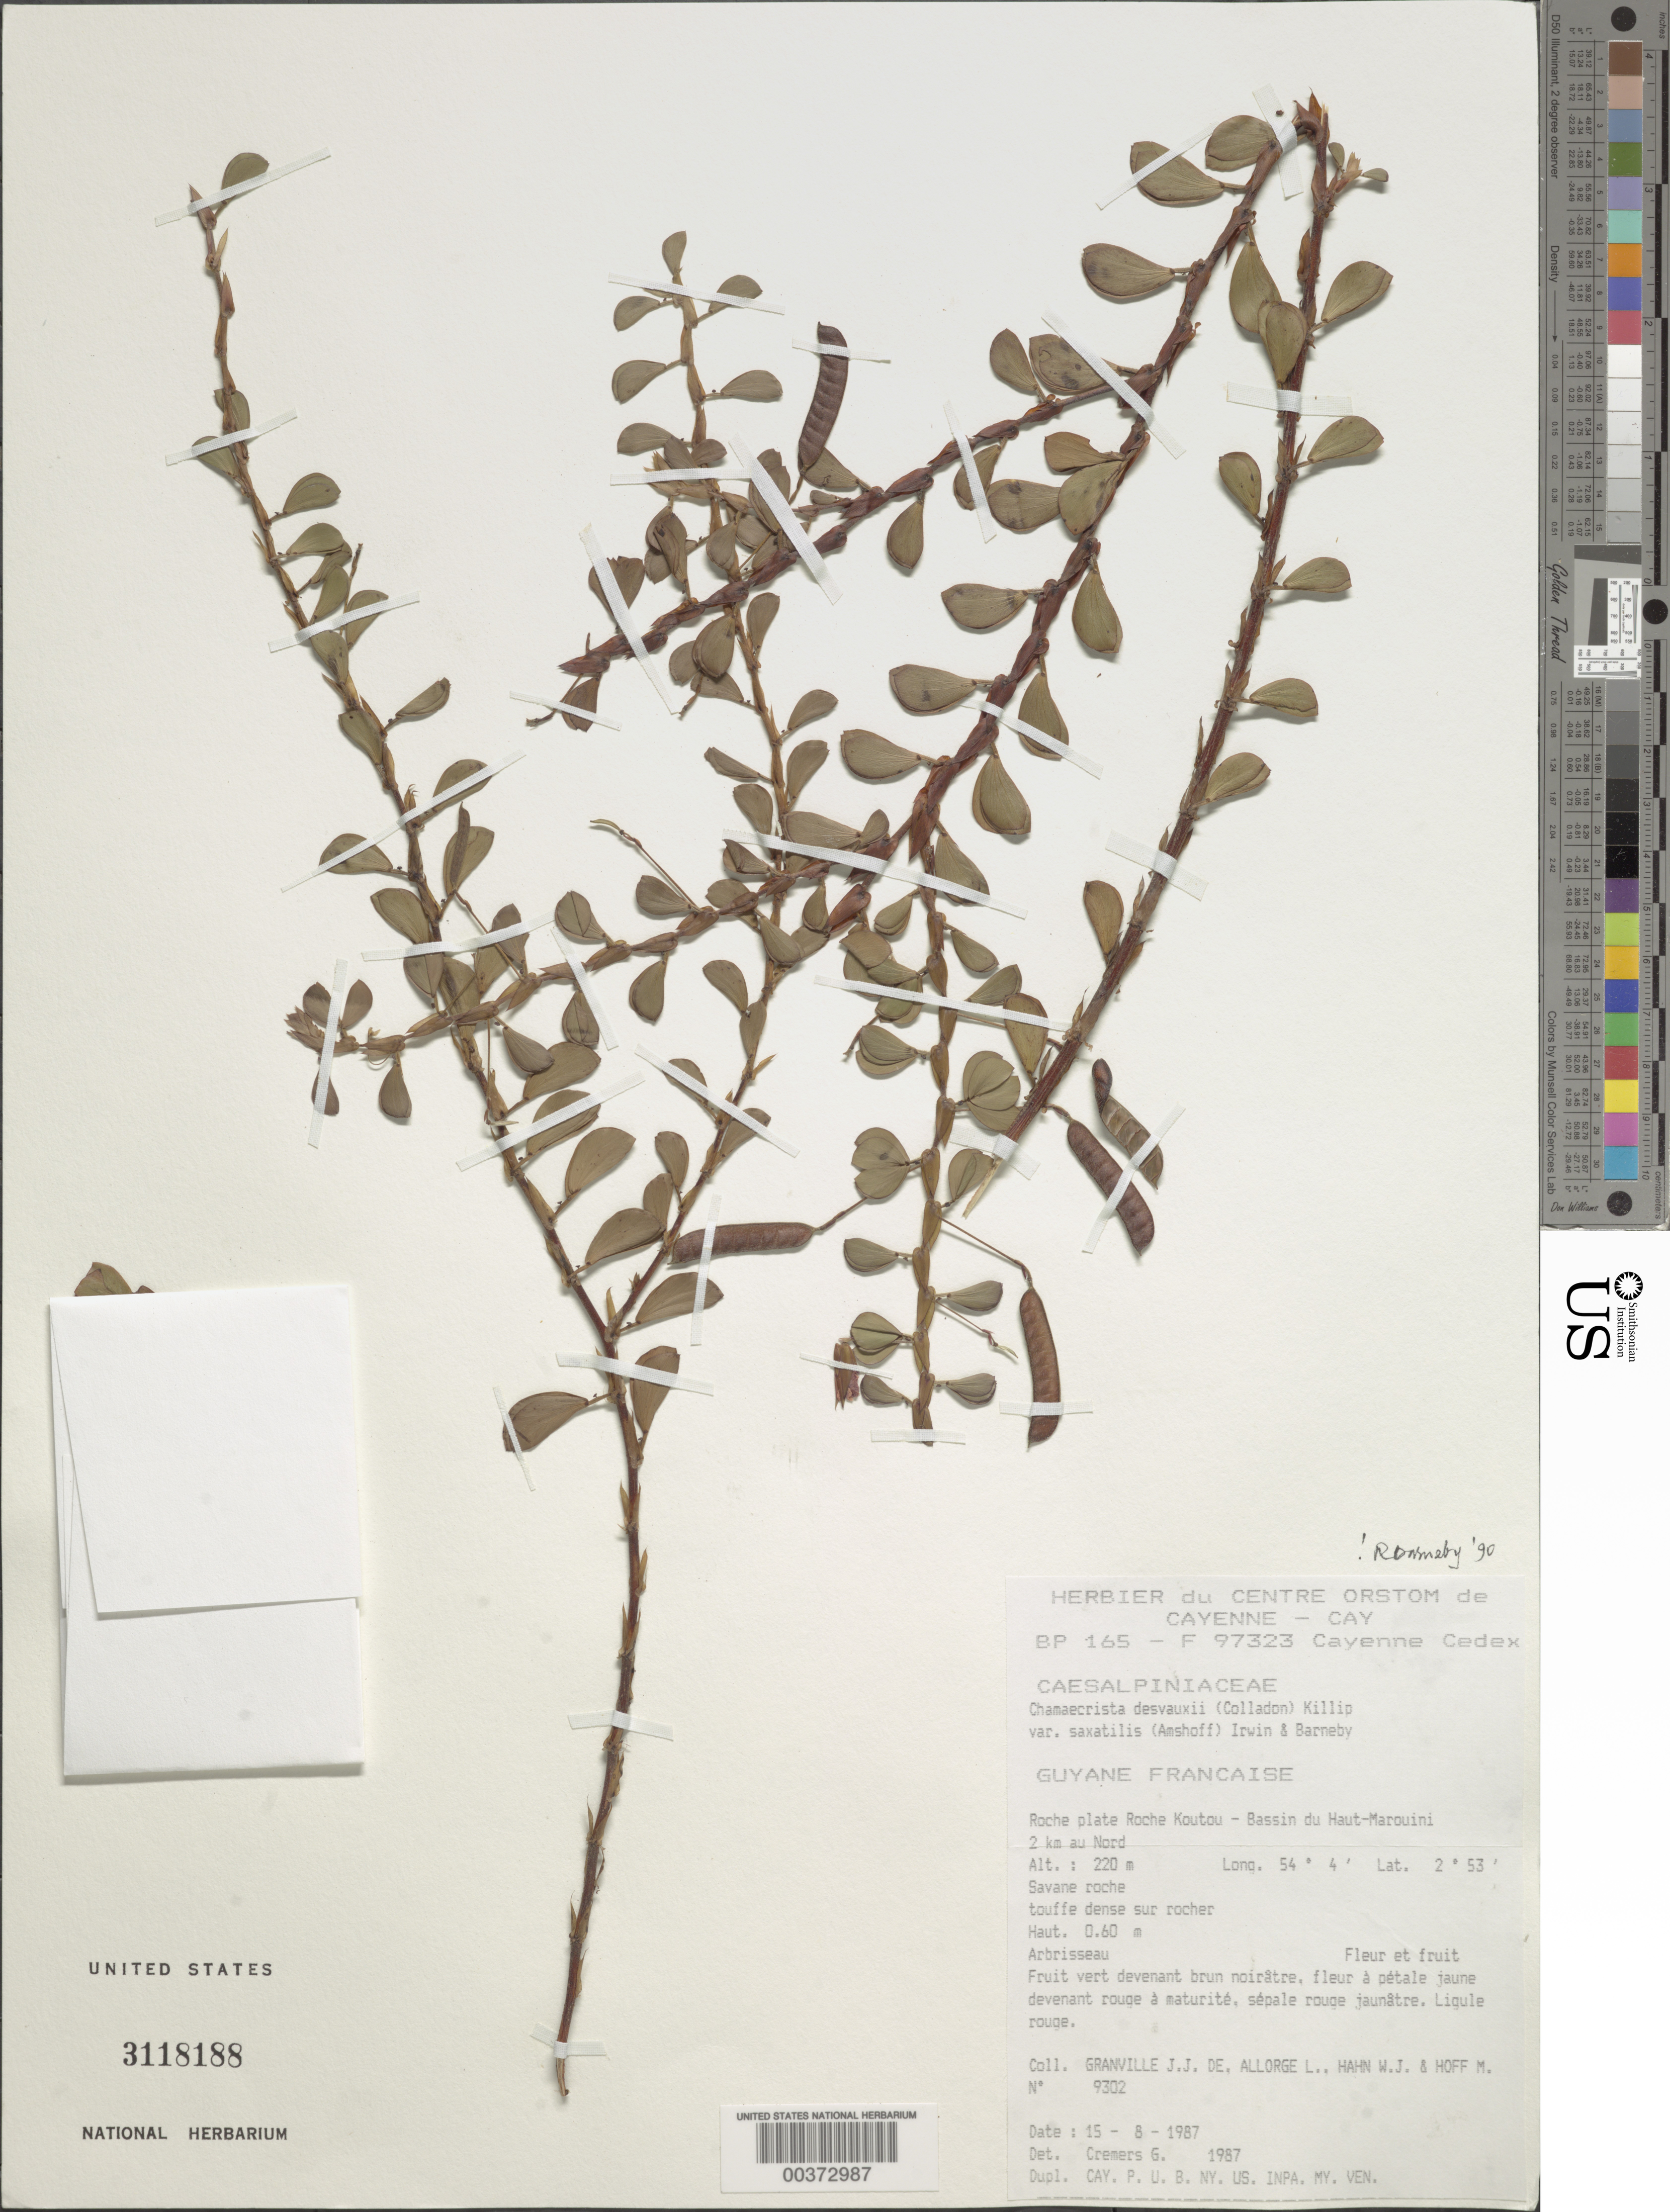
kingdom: Plantae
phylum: Tracheophyta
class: Magnoliopsida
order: Fabales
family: Fabaceae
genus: Chamaecrista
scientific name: Chamaecrista desvauxii var. saxatilis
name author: (Amshoff) H.S. Irwin & Barneby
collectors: J.-J. de Granville, L. Allorge, W. J. Hahn & M. Hoff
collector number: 9302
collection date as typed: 15 Aug 1987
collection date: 1987-08-15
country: French Guiana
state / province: Saint-Laurent-du-Maroni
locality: Roche plate roche koutou - bassin du haut-marouini, 2 km au nord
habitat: Savane roche touffe dense sur rocher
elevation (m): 220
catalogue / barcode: US 3118188